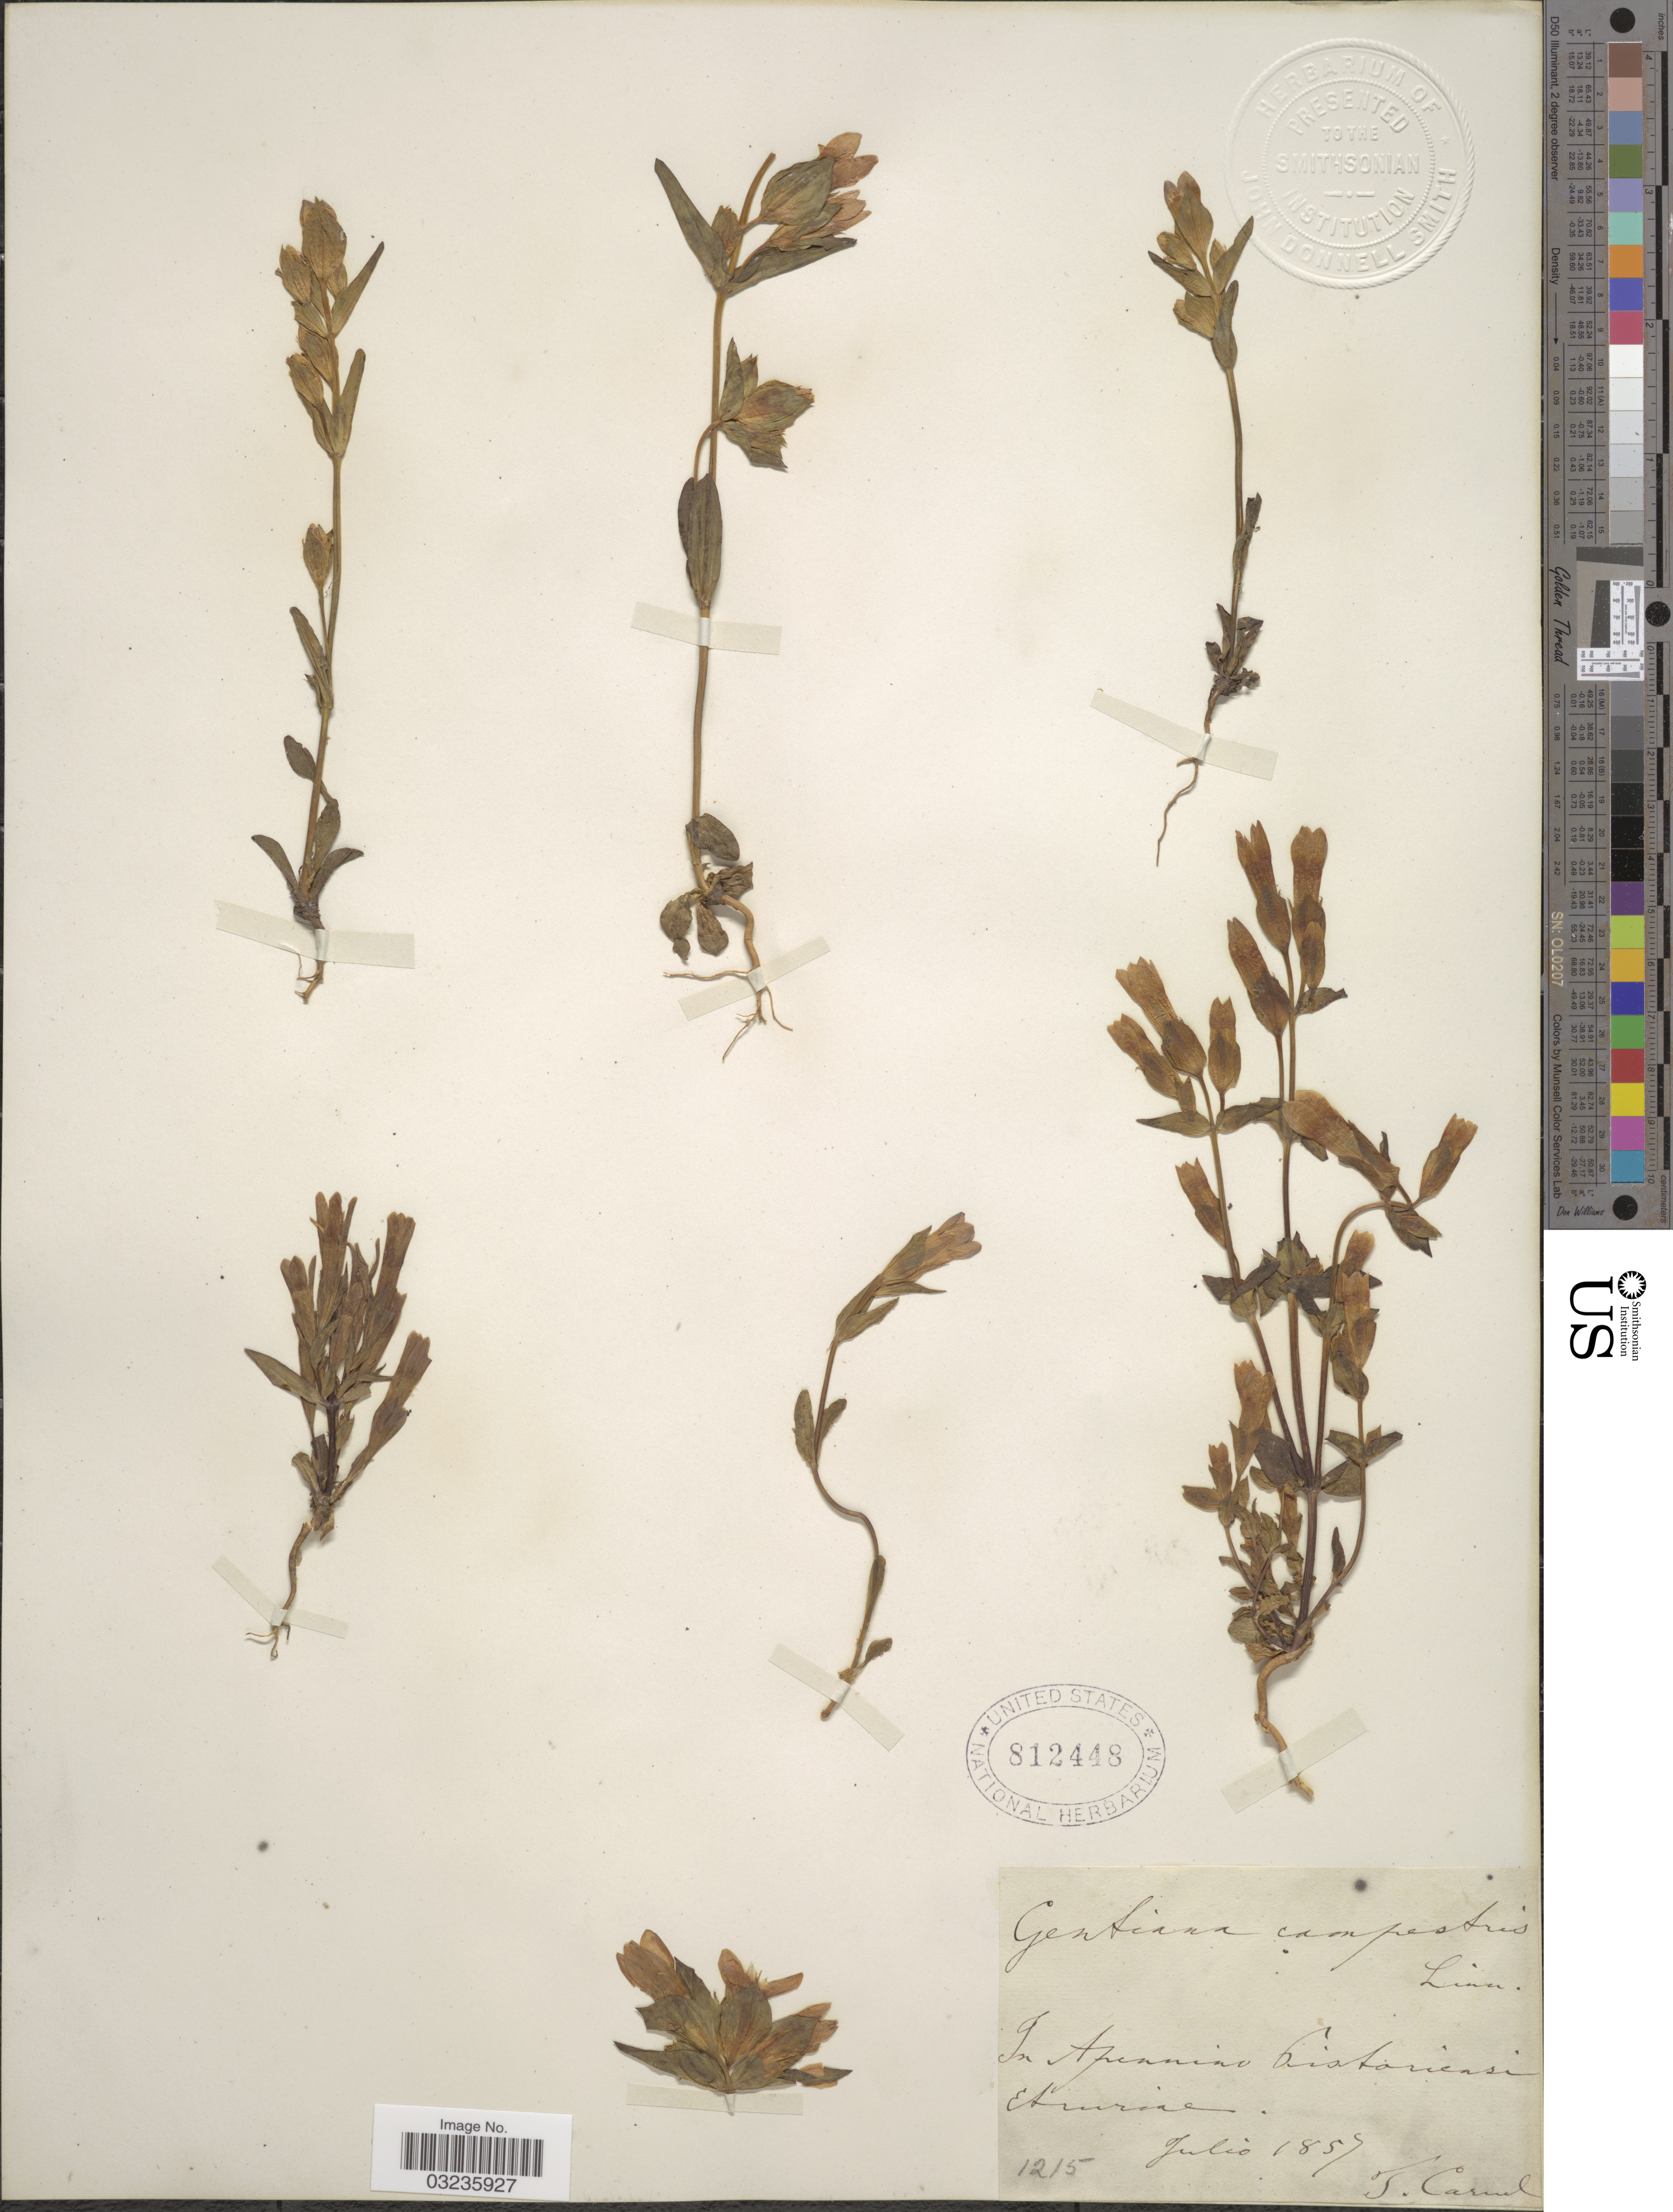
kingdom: Plantae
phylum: Tracheophyta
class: Magnoliopsida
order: Gentianales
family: Gentianaceae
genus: Gentiana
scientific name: Gentiana campestris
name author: L.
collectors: T. Caruel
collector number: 1215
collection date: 1857-07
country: Italy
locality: In apennino Cistarensi Eturiae. [interpreted]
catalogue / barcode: US 812448